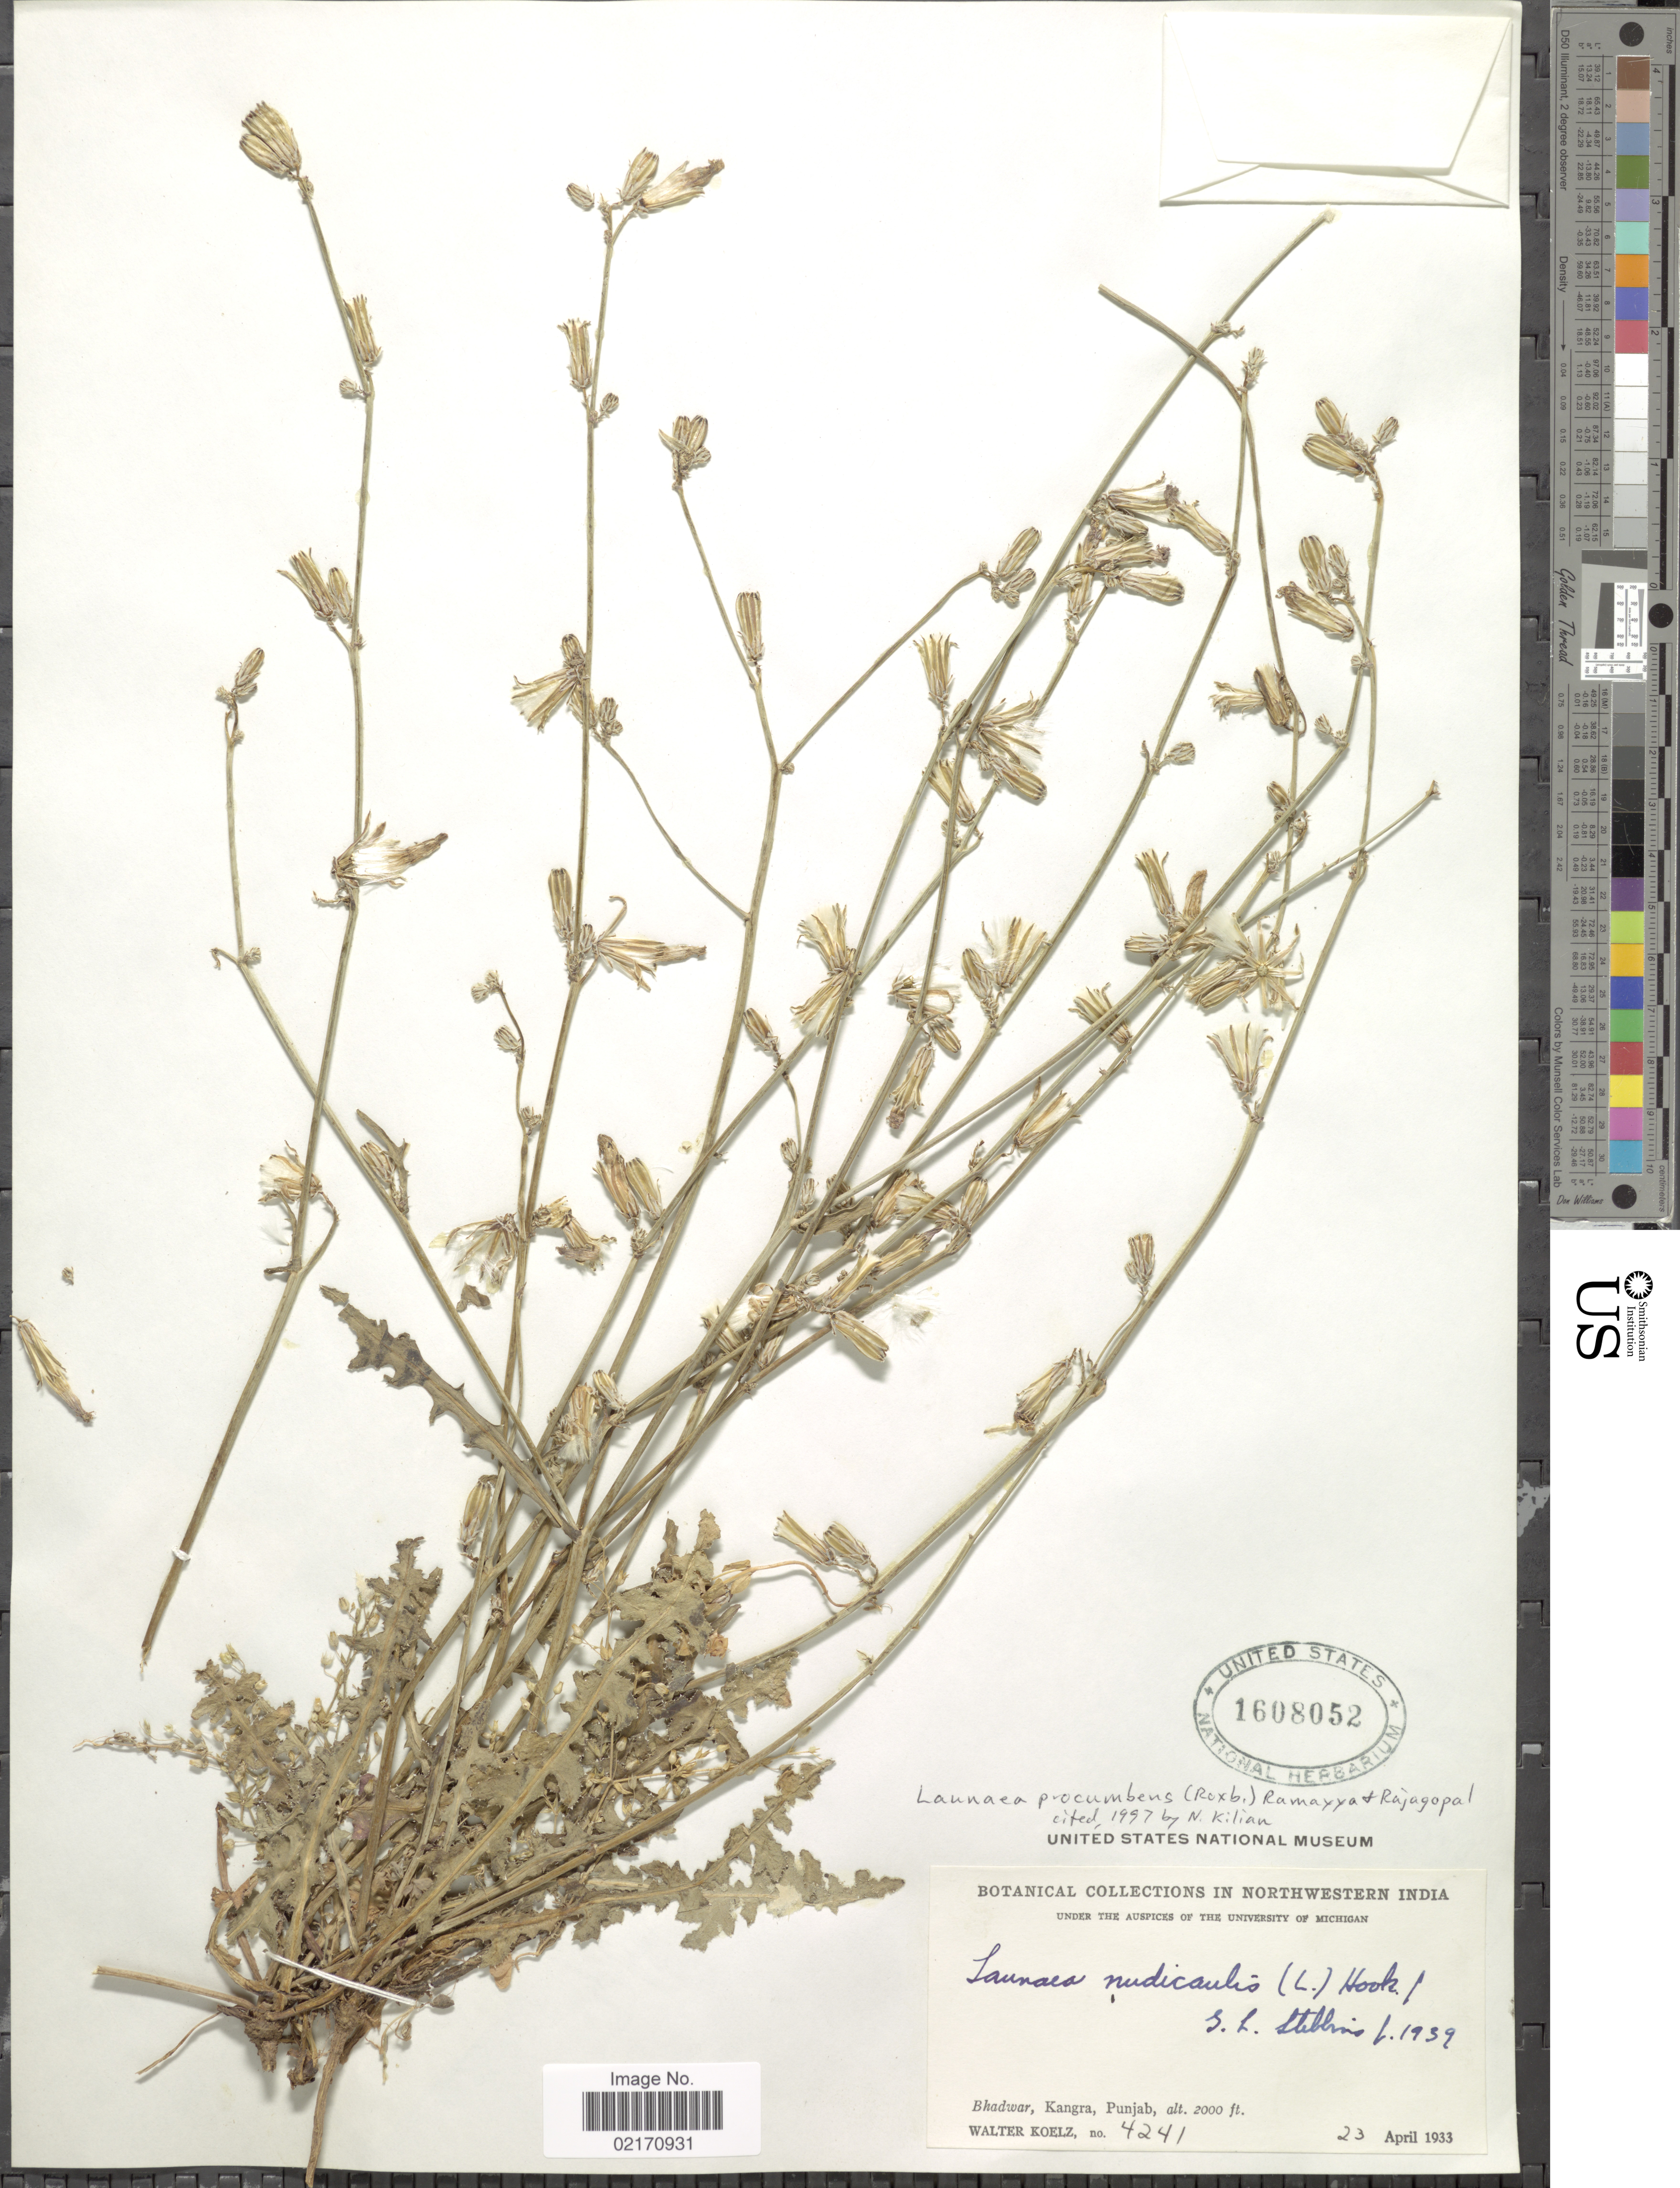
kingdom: Plantae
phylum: Tracheophyta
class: Magnoliopsida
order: Asterales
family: Asteraceae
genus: Launaea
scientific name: Launaea procumbens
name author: (Roxb.) Ramayya & Rajagopal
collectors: W. N. Koelz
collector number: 4241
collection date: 1933-04-23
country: India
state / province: Himachal Pradesh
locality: Northwestern India, Bhadwar, Kangra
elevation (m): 610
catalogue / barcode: US 1608052